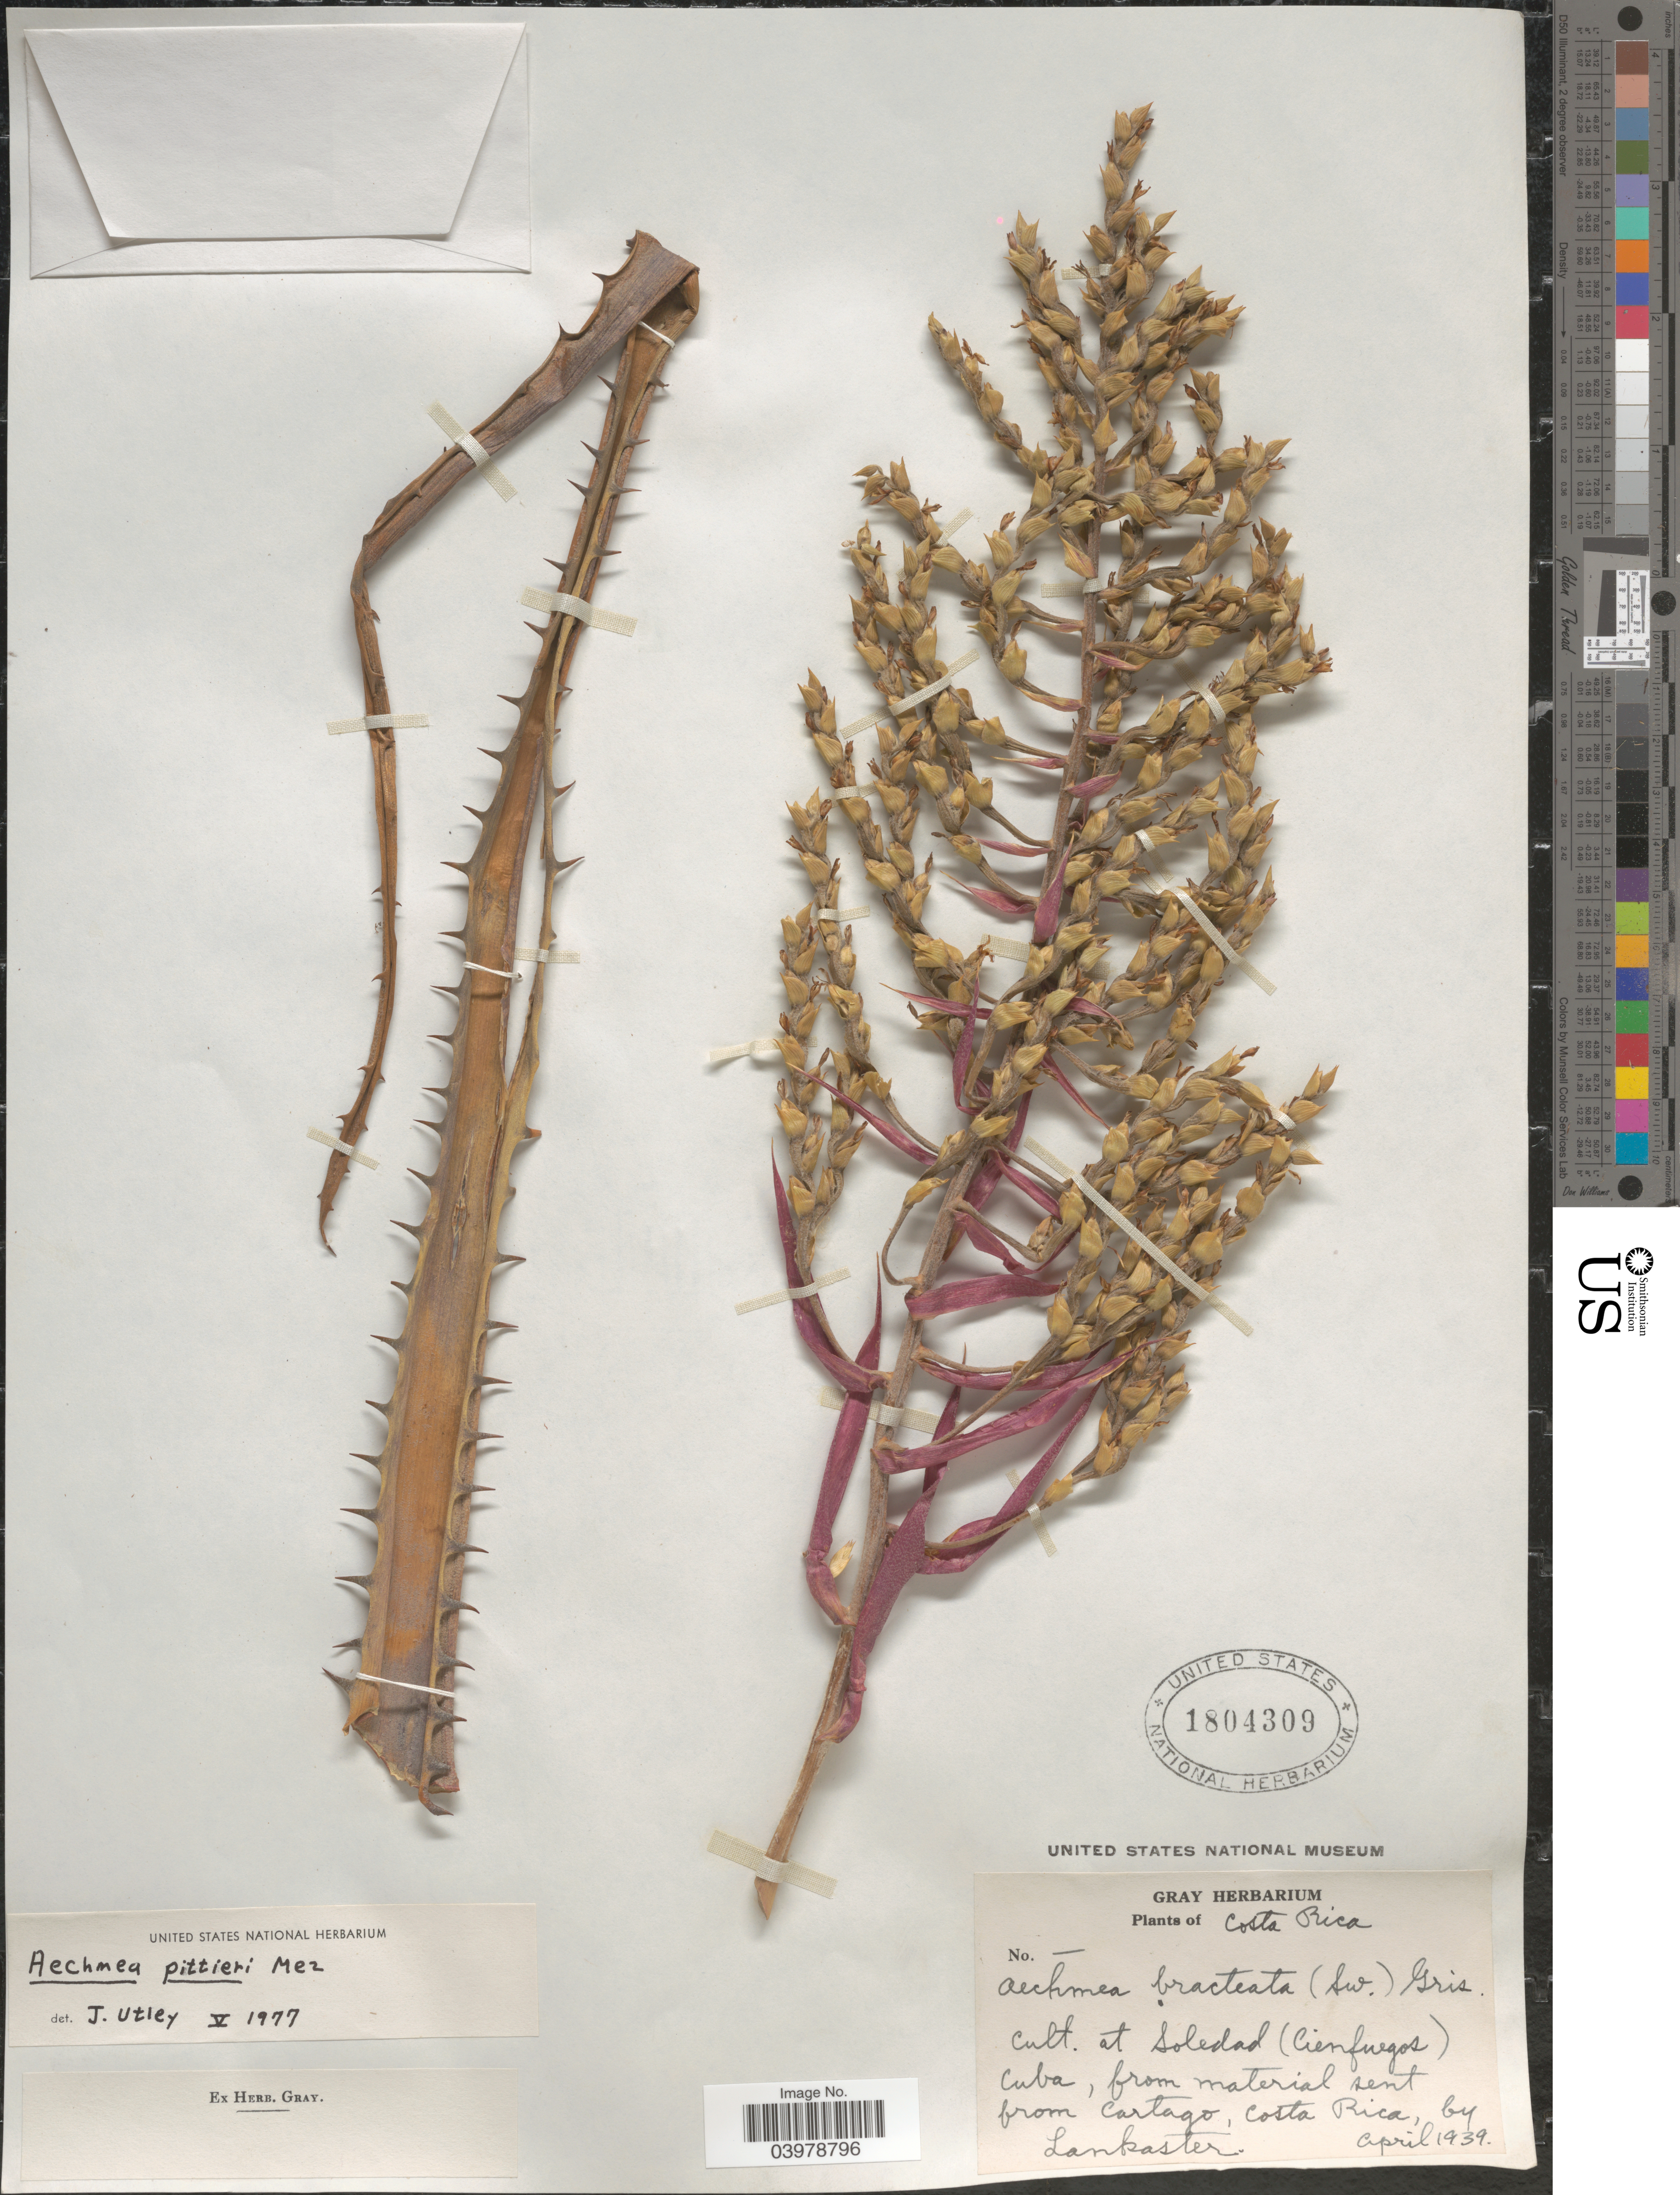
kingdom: Plantae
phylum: Tracheophyta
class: Liliopsida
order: Poales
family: Bromeliaceae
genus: Aechmea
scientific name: Aechmea pittieri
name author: Mez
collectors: ex herb. Gray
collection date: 1939-04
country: Cuba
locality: Soledad (Cienfuegos).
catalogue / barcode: US 1804309